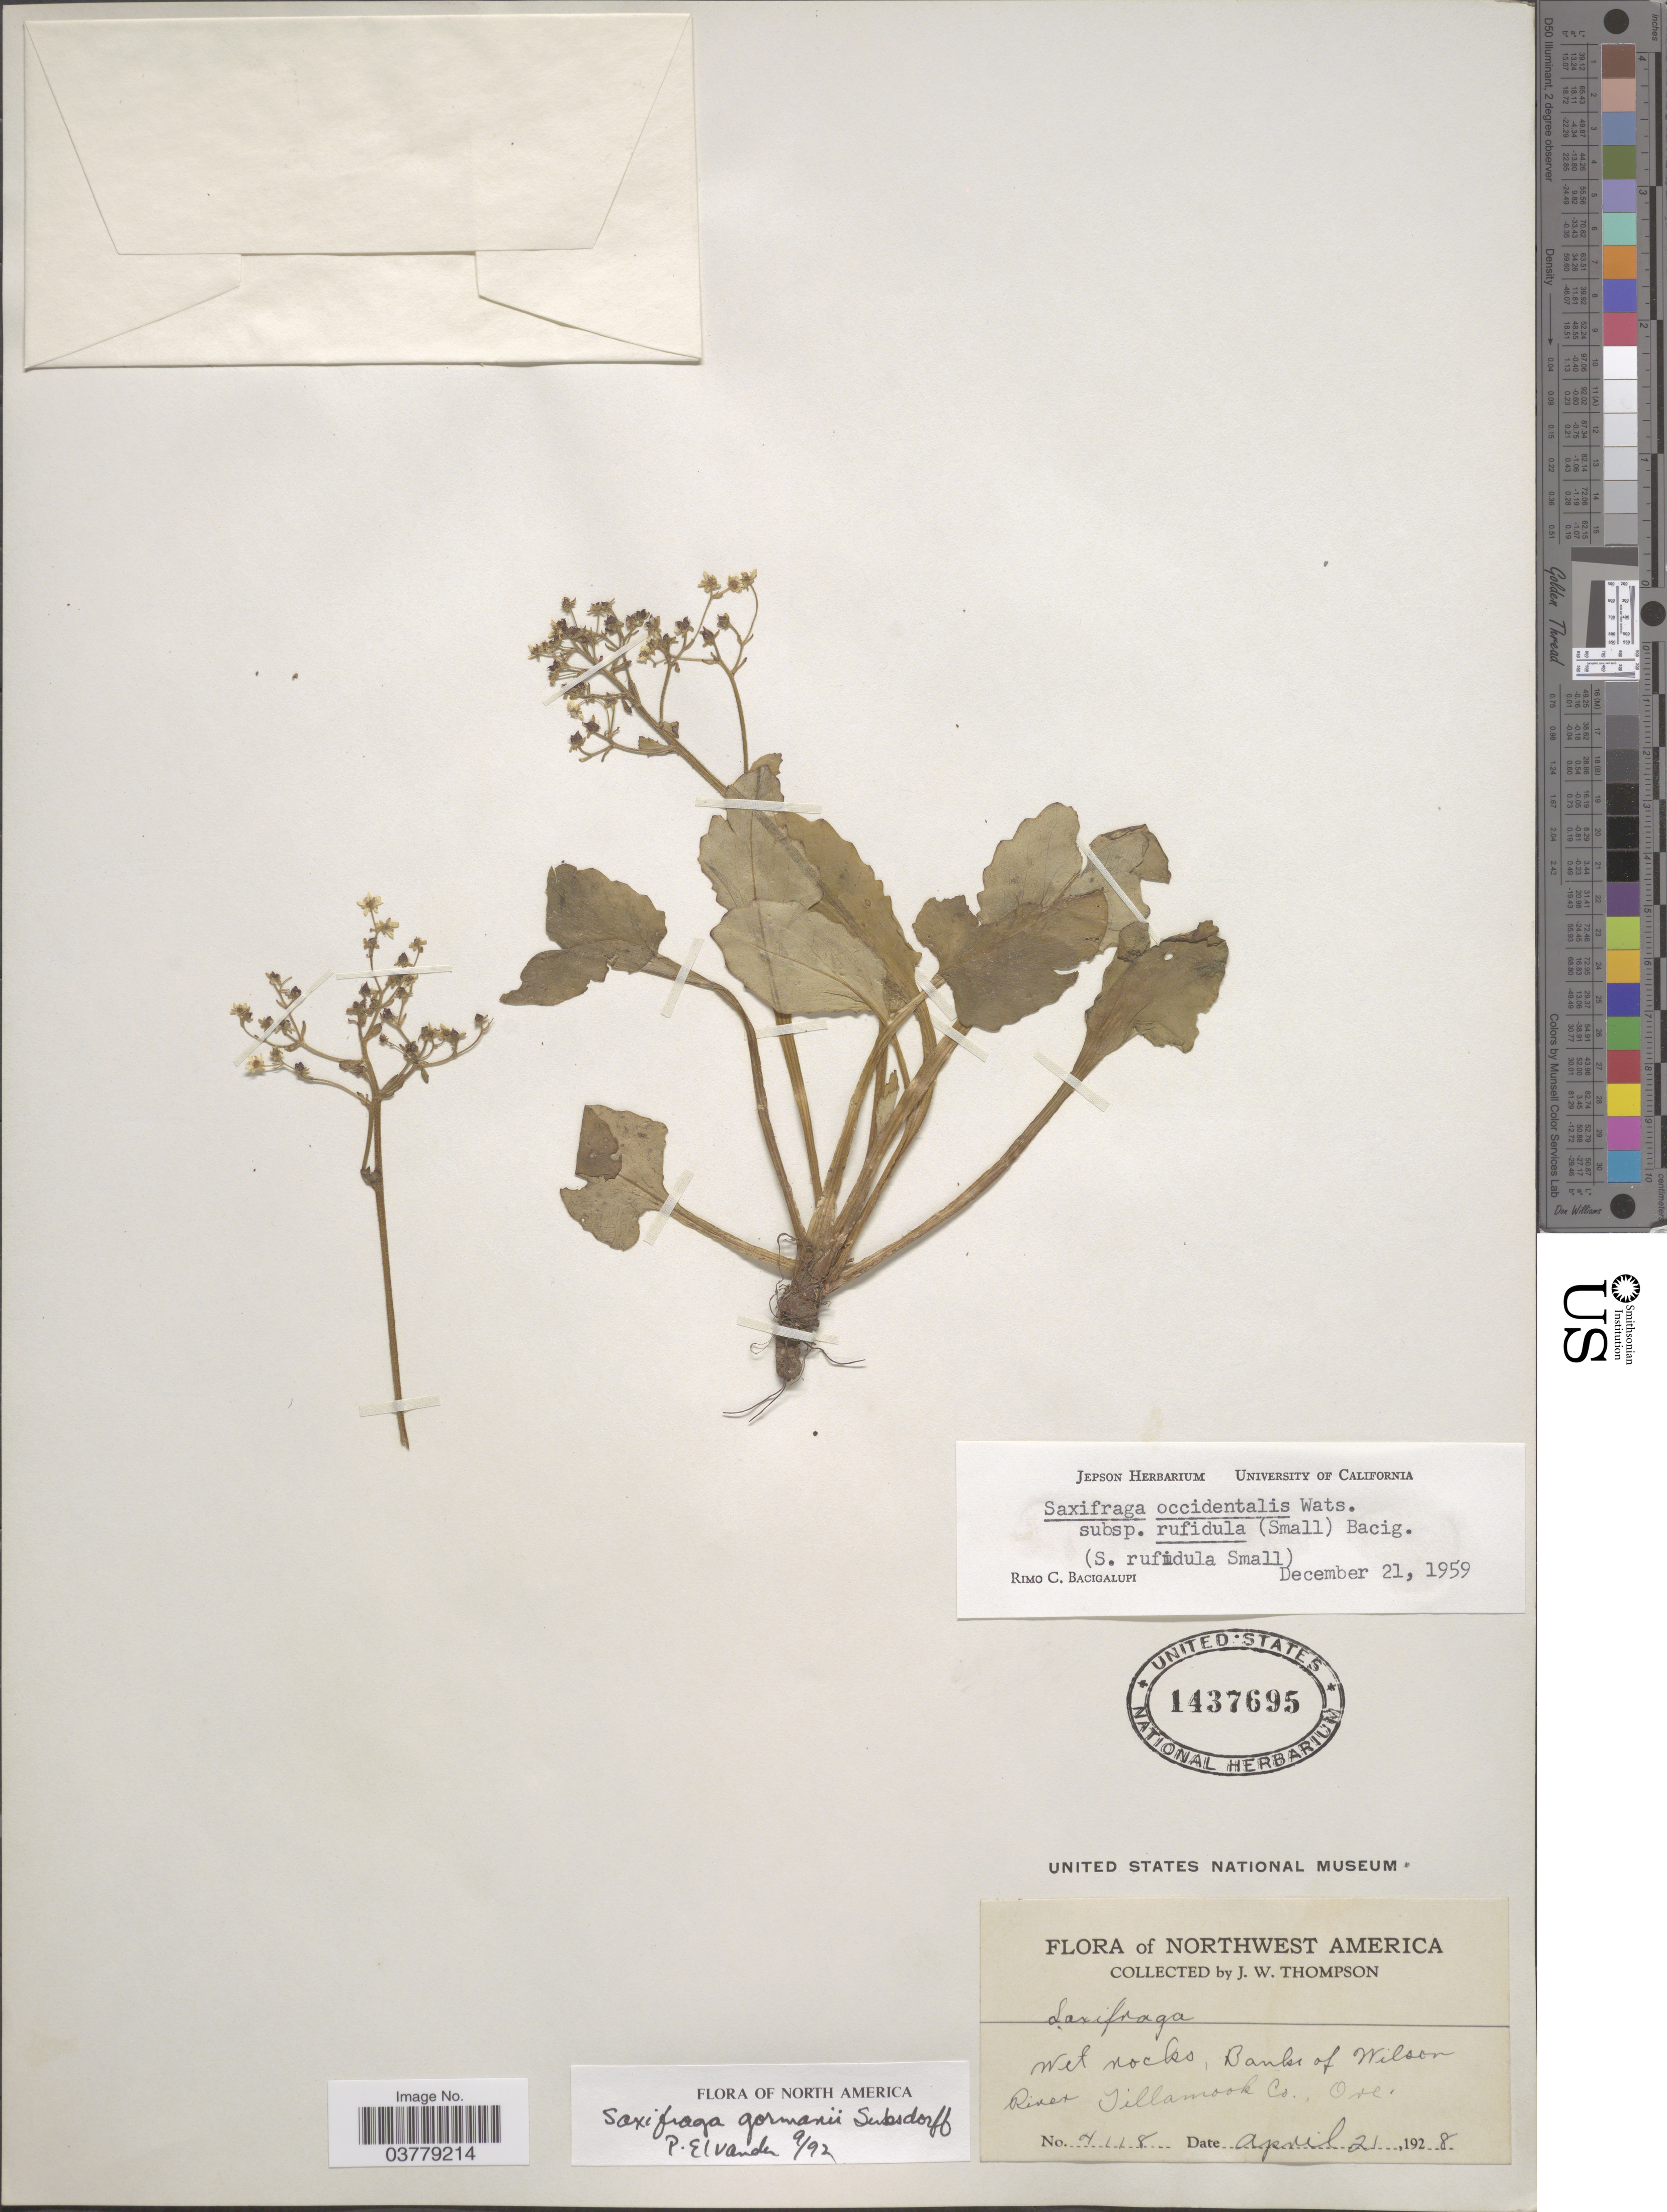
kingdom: Plantae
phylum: Tracheophyta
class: Magnoliopsida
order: Saxifragales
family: Saxifragaceae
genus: Micranthes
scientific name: Micranthes gormanii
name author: (Suksd.) Brouillet & Gornall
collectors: J. Thompson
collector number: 4118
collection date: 1928-04-21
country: United States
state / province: Oregon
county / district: Tillamook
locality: Banks of Wilson River, Tillamook Co.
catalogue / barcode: US 1437695